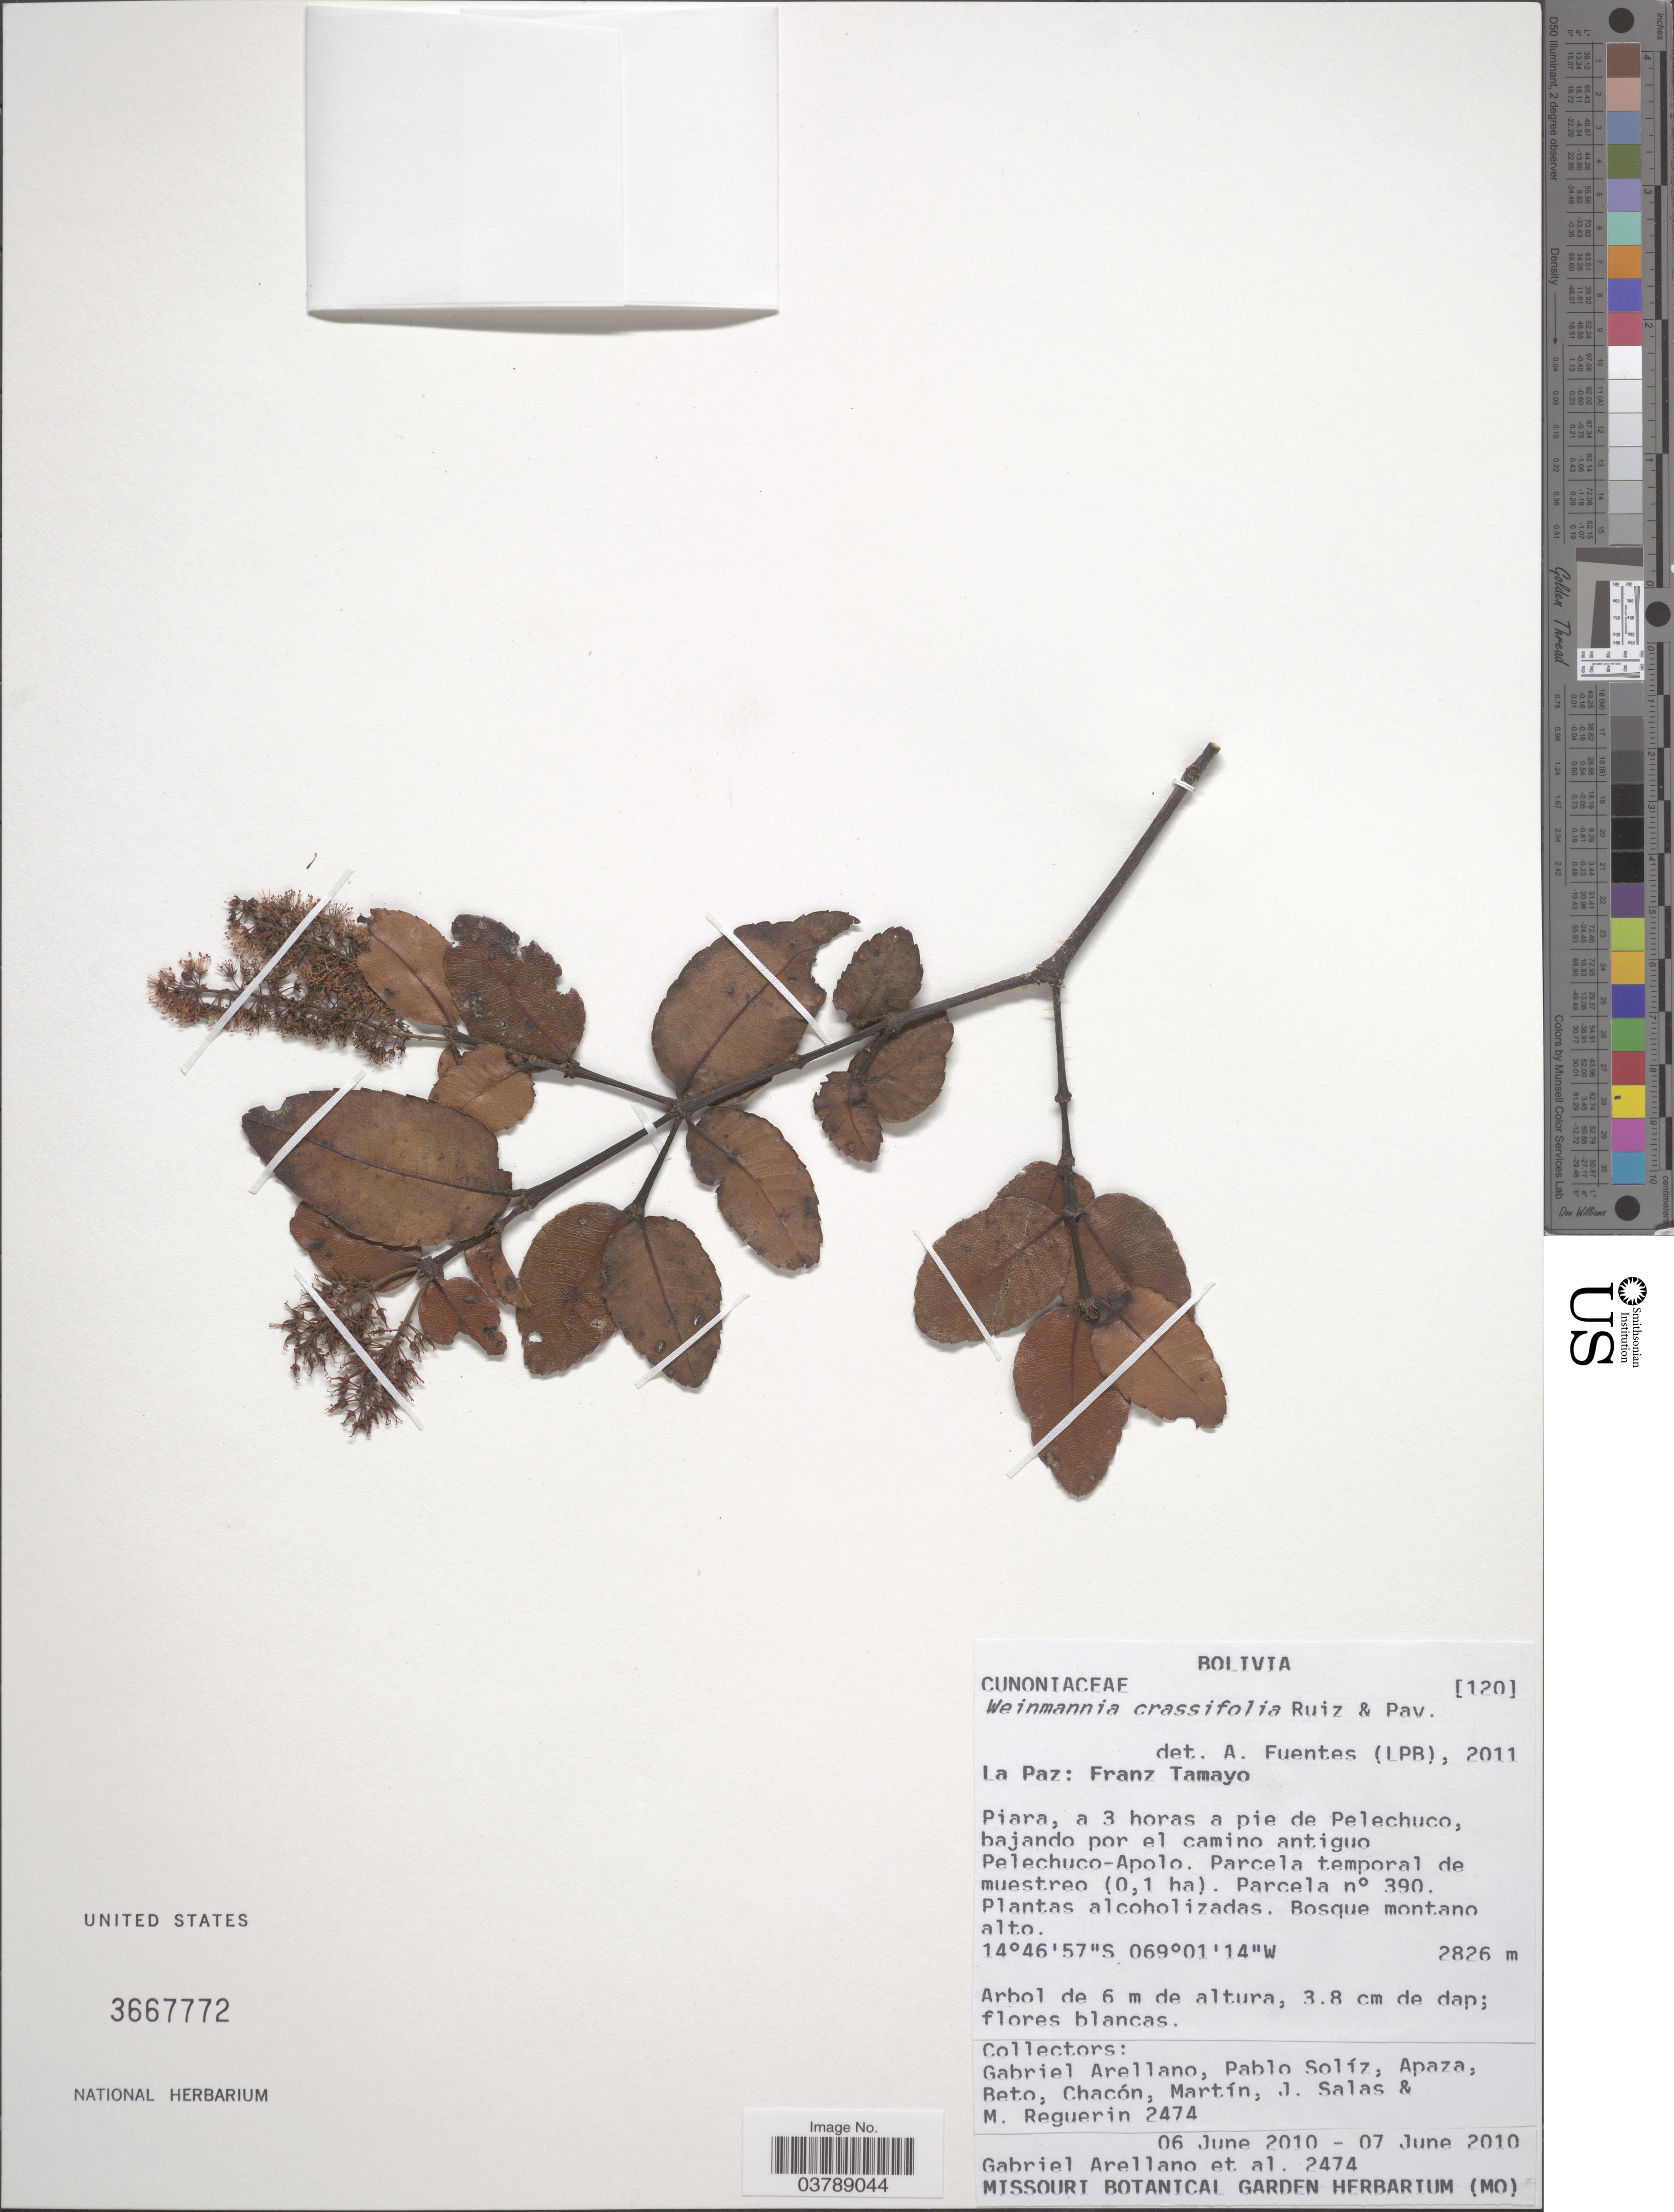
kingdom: Plantae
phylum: Tracheophyta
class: Magnoliopsida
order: Oxalidales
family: Cunoniaceae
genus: Weinmannia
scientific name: Weinmannia crassifolia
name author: Ruiz & Pav.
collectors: G. Arellano, P. Soliz, Apaza, Beto & et al.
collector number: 2474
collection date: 2010-06-06/2010-06-07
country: Bolivia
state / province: La Paz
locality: Franz Tamayo. Piara, a 3 horas a pie de Pelechuco, bajando por el camino antiguo Pelechuco-Apolo.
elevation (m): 2826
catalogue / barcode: US 3667772